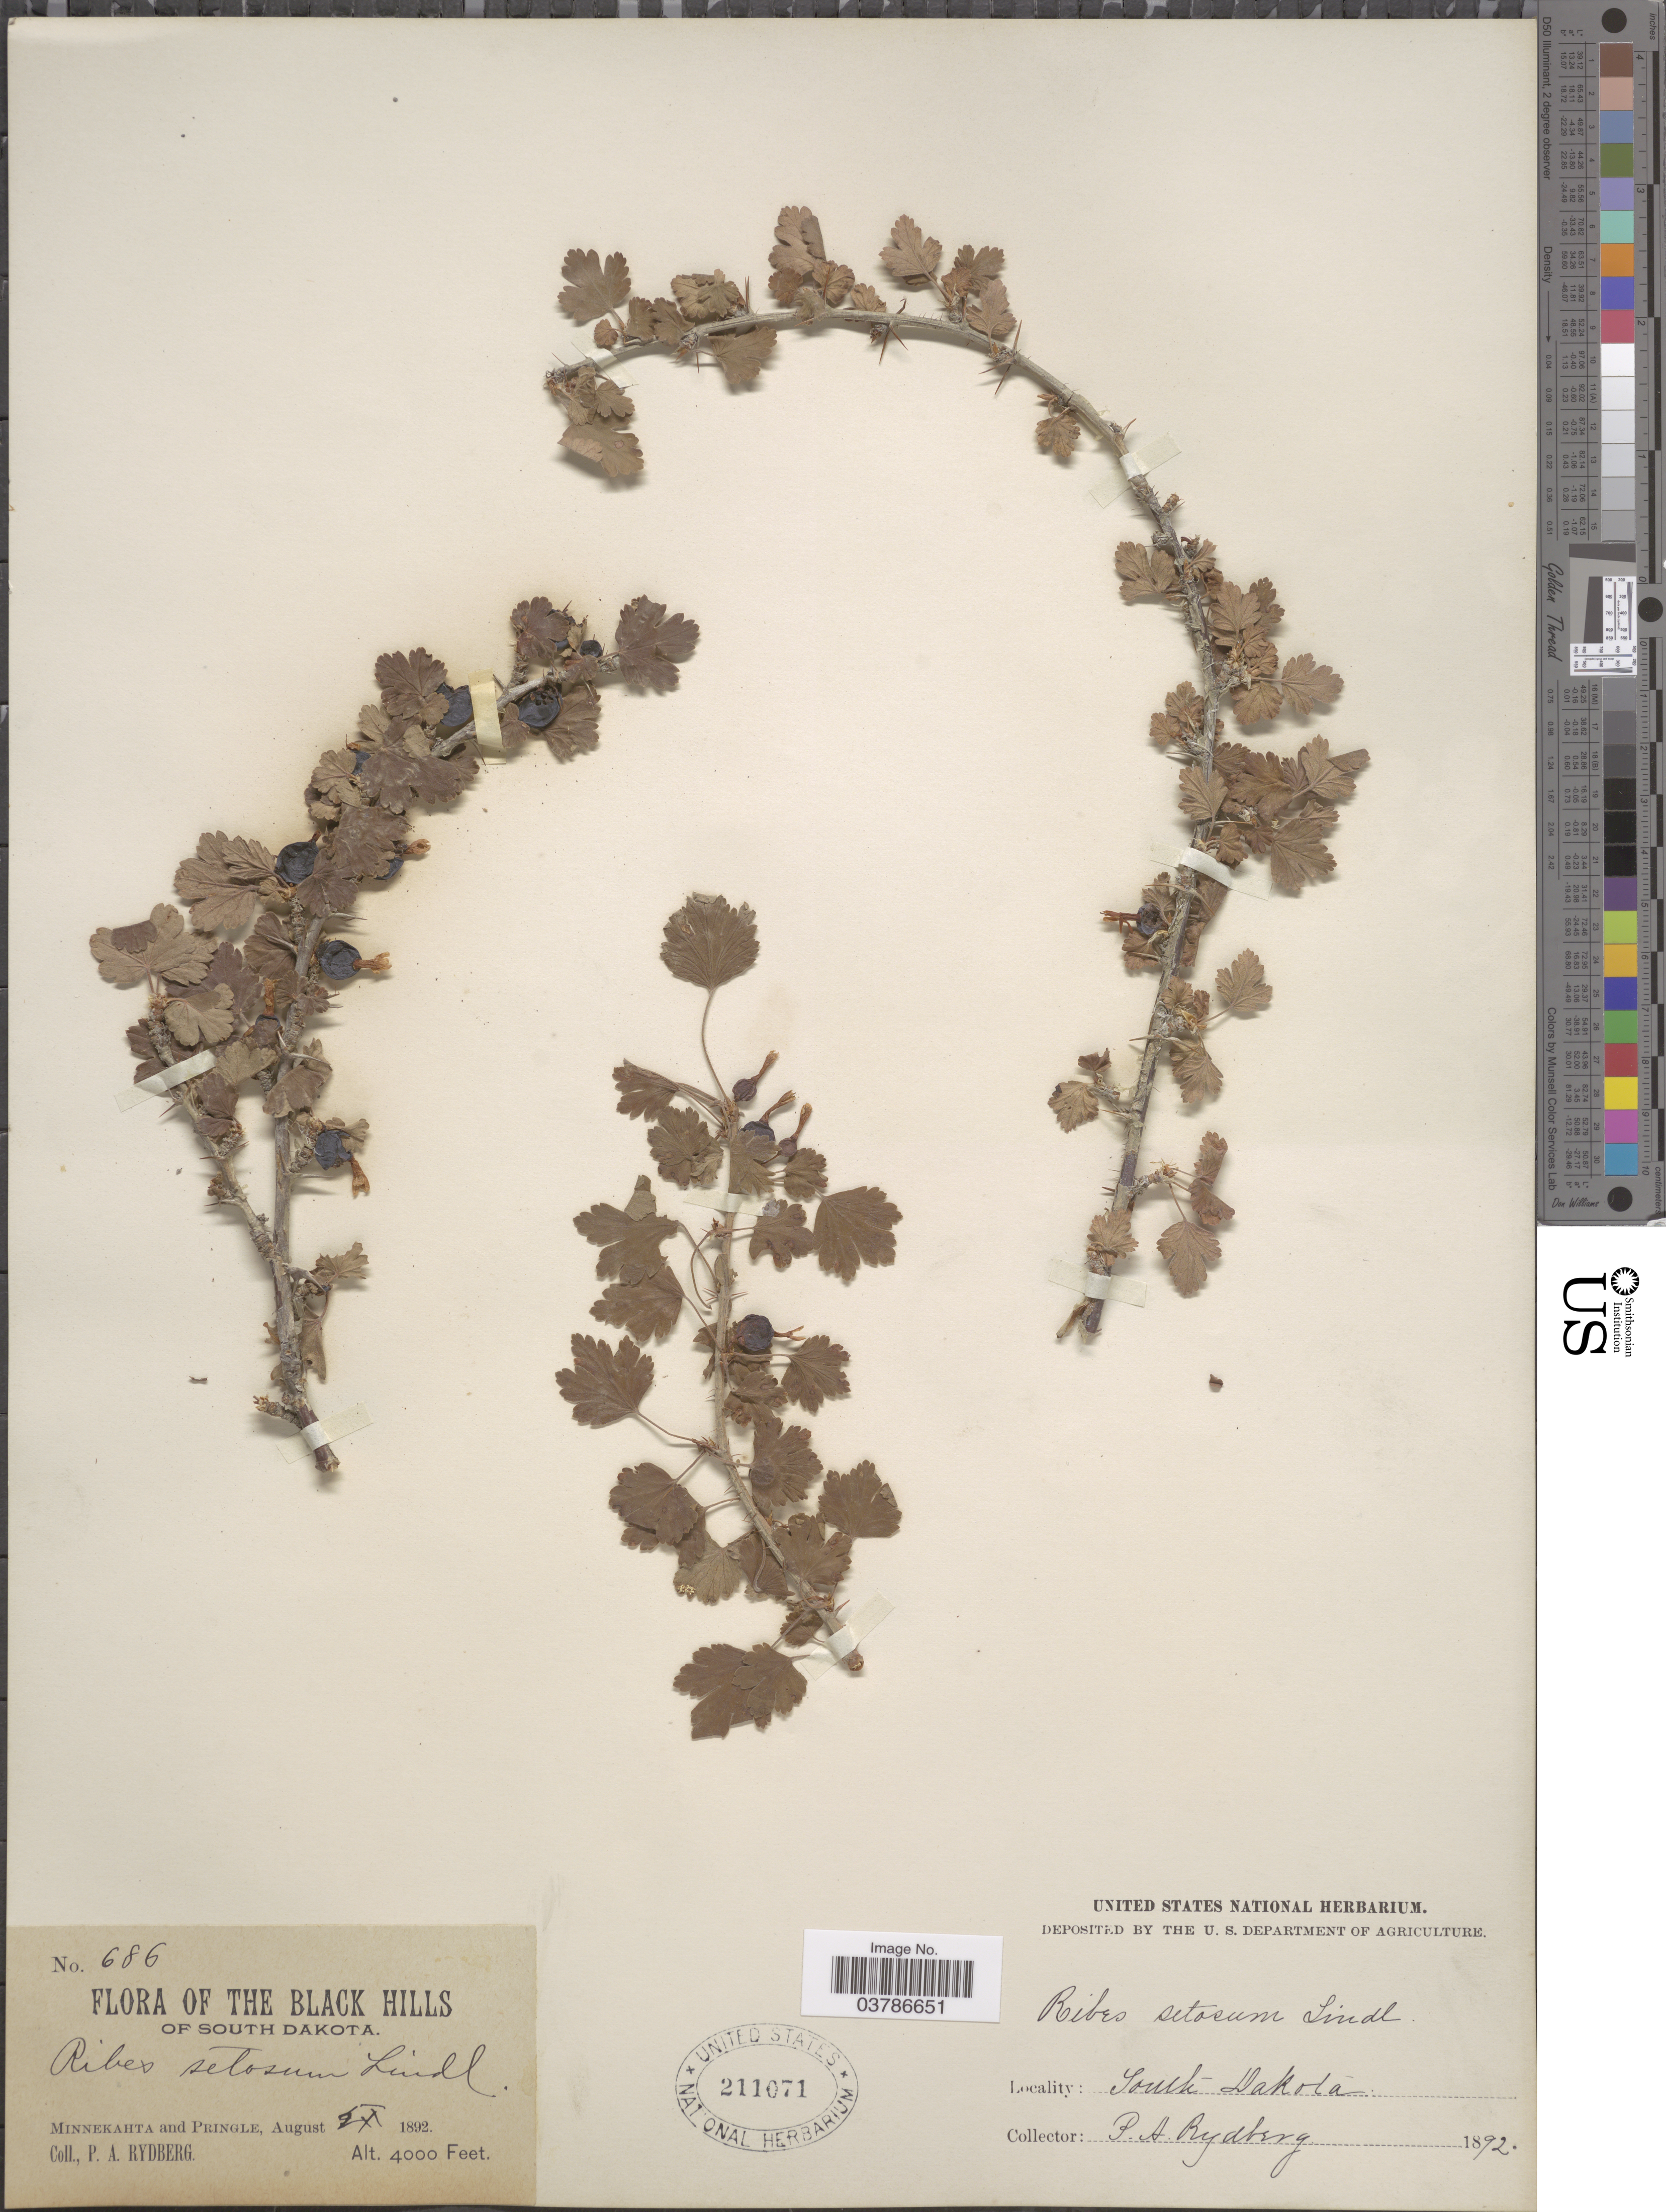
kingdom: Plantae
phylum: Tracheophyta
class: Magnoliopsida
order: Saxifragales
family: Grossulariaceae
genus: Ribes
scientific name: Ribes oxyacanthoides var. setosum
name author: (Lindl.) Dorn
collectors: P. A. Rydberg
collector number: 686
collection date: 1892-08-05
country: United States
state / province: South Dakota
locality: The Black Hills. Minnekahta and Pringle.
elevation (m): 1219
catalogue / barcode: US 211071